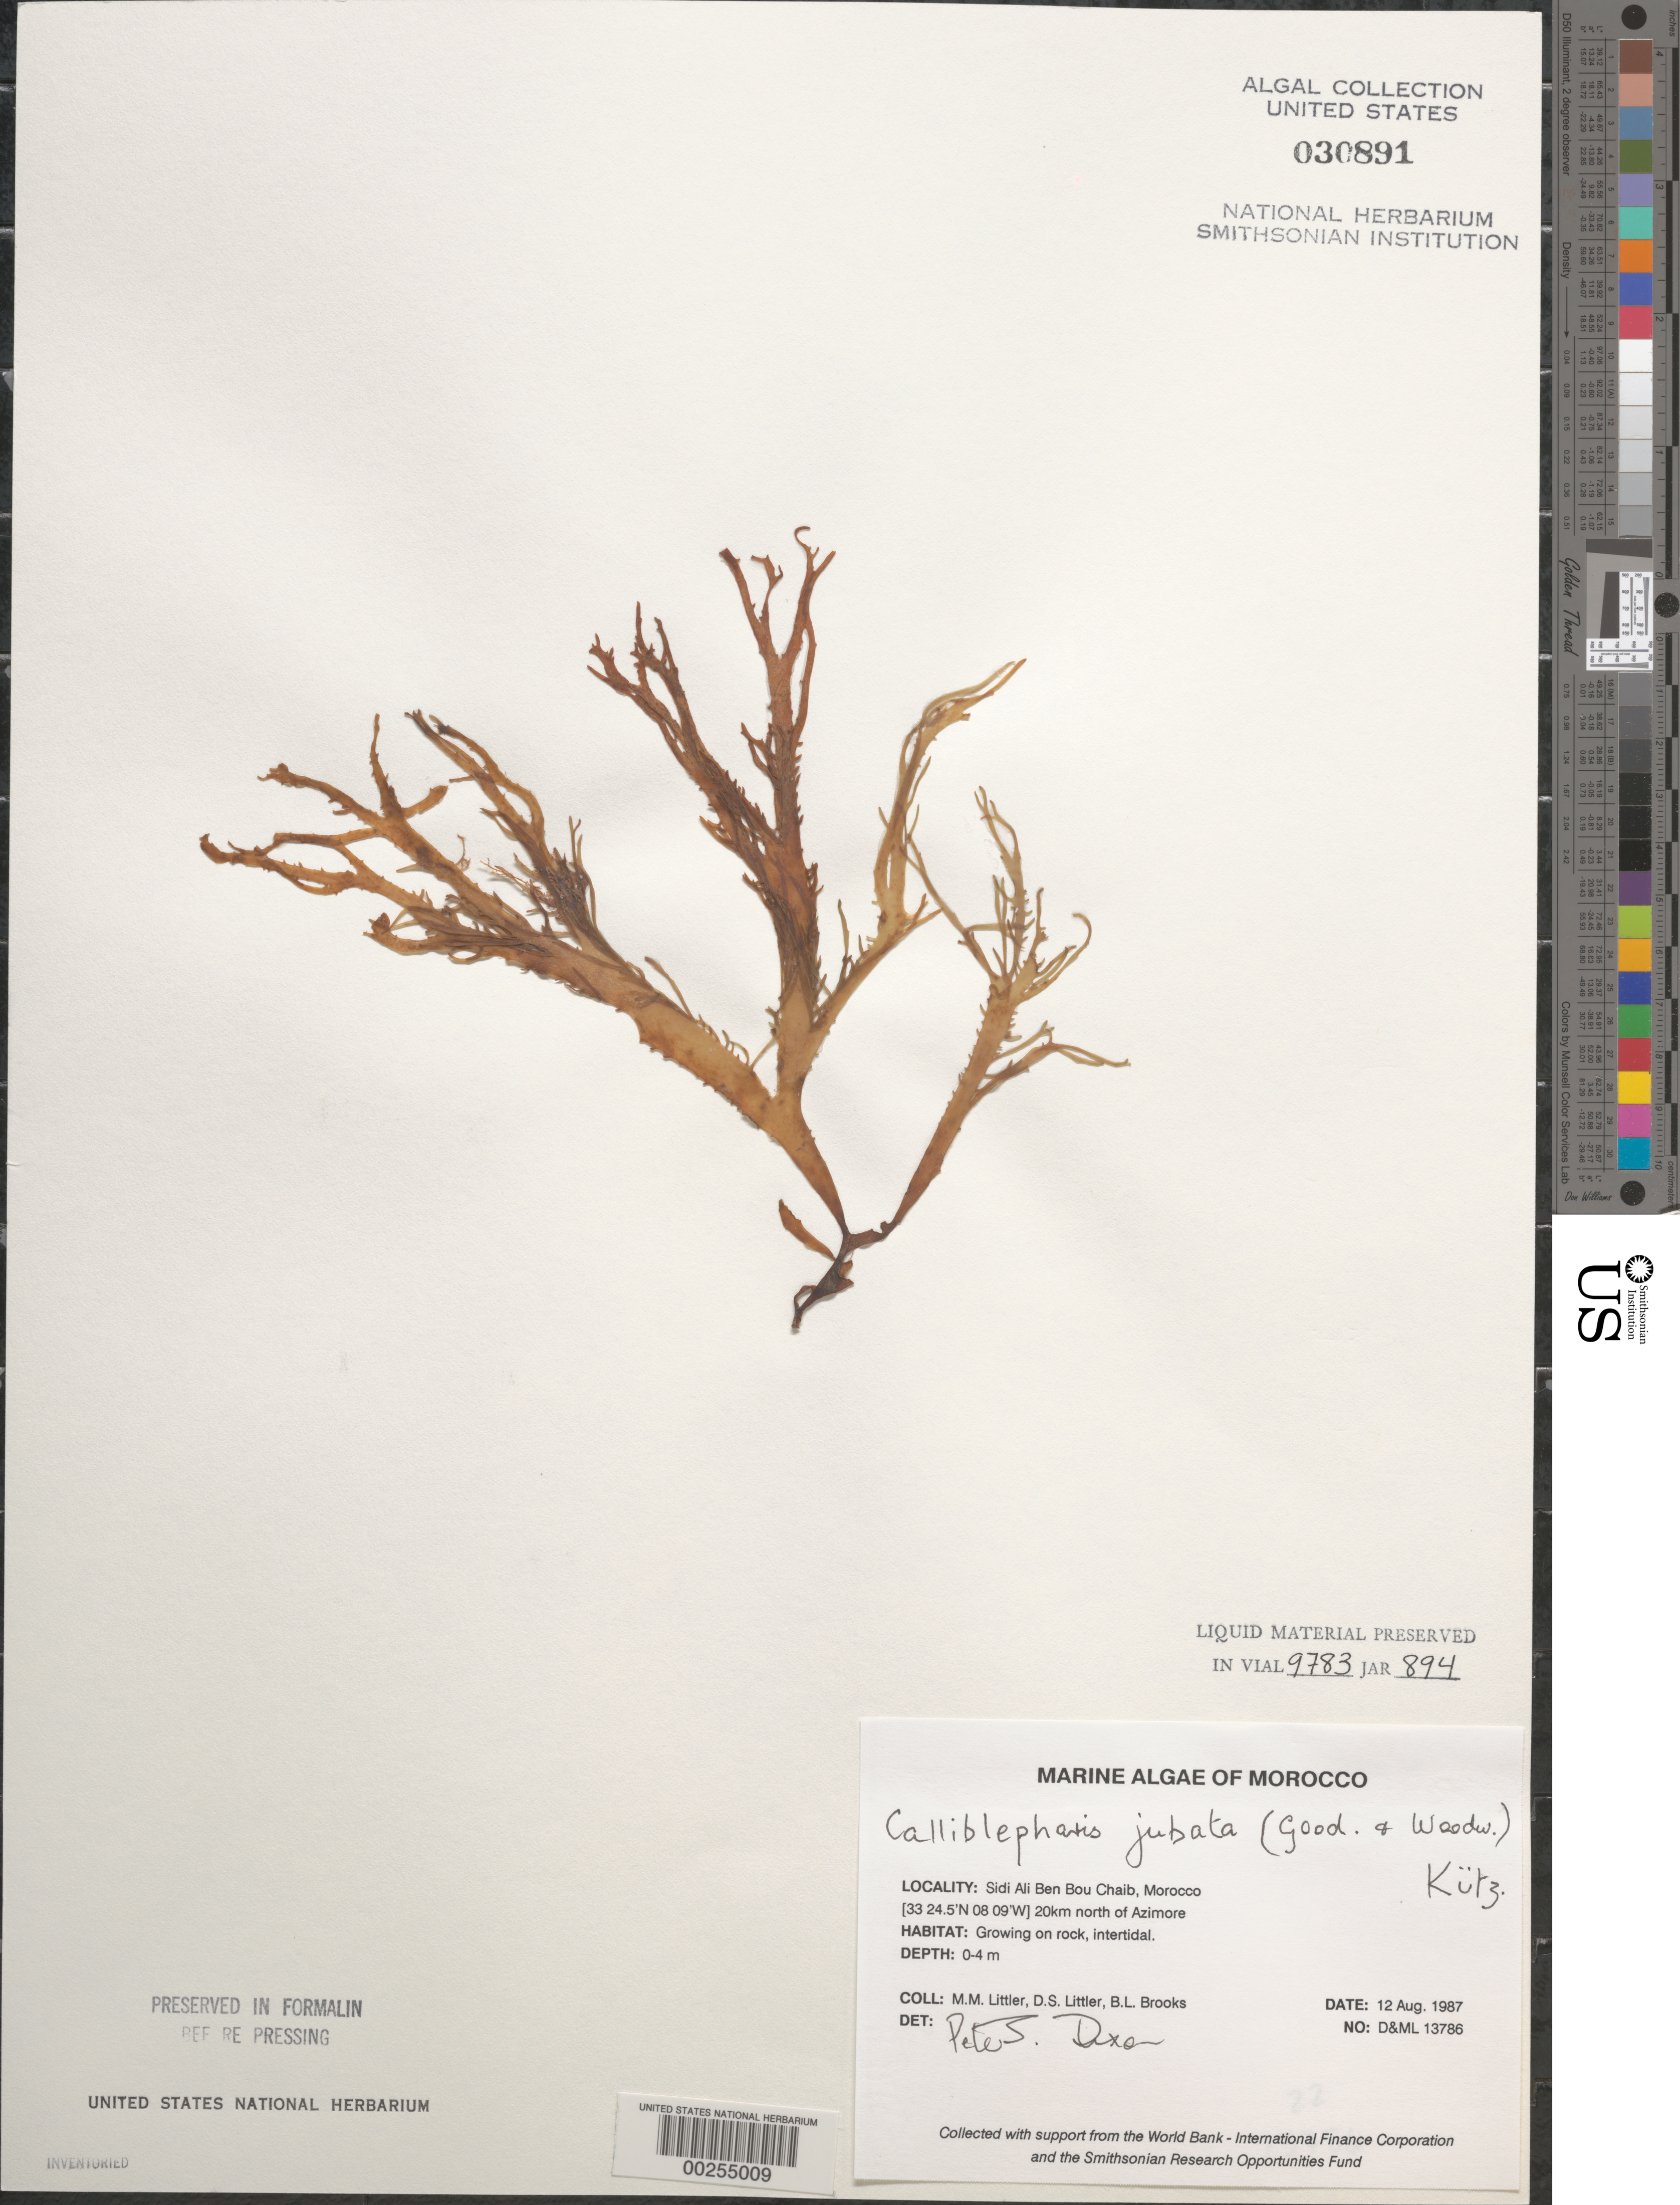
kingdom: Plantae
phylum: Rhodophyta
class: Florideophyceae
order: Gigartinales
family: Cystocloniaceae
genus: Calliblepharis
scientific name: Calliblepharis jubata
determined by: Dixon, P. S.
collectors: M. M. Littler, D. S. Littler & B. Brooks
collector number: D&ML 13786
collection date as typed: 12 Aug 1987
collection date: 1987-08-12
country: Morocco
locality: Sidi Ali Ben Bou Chaib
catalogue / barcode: US 30891